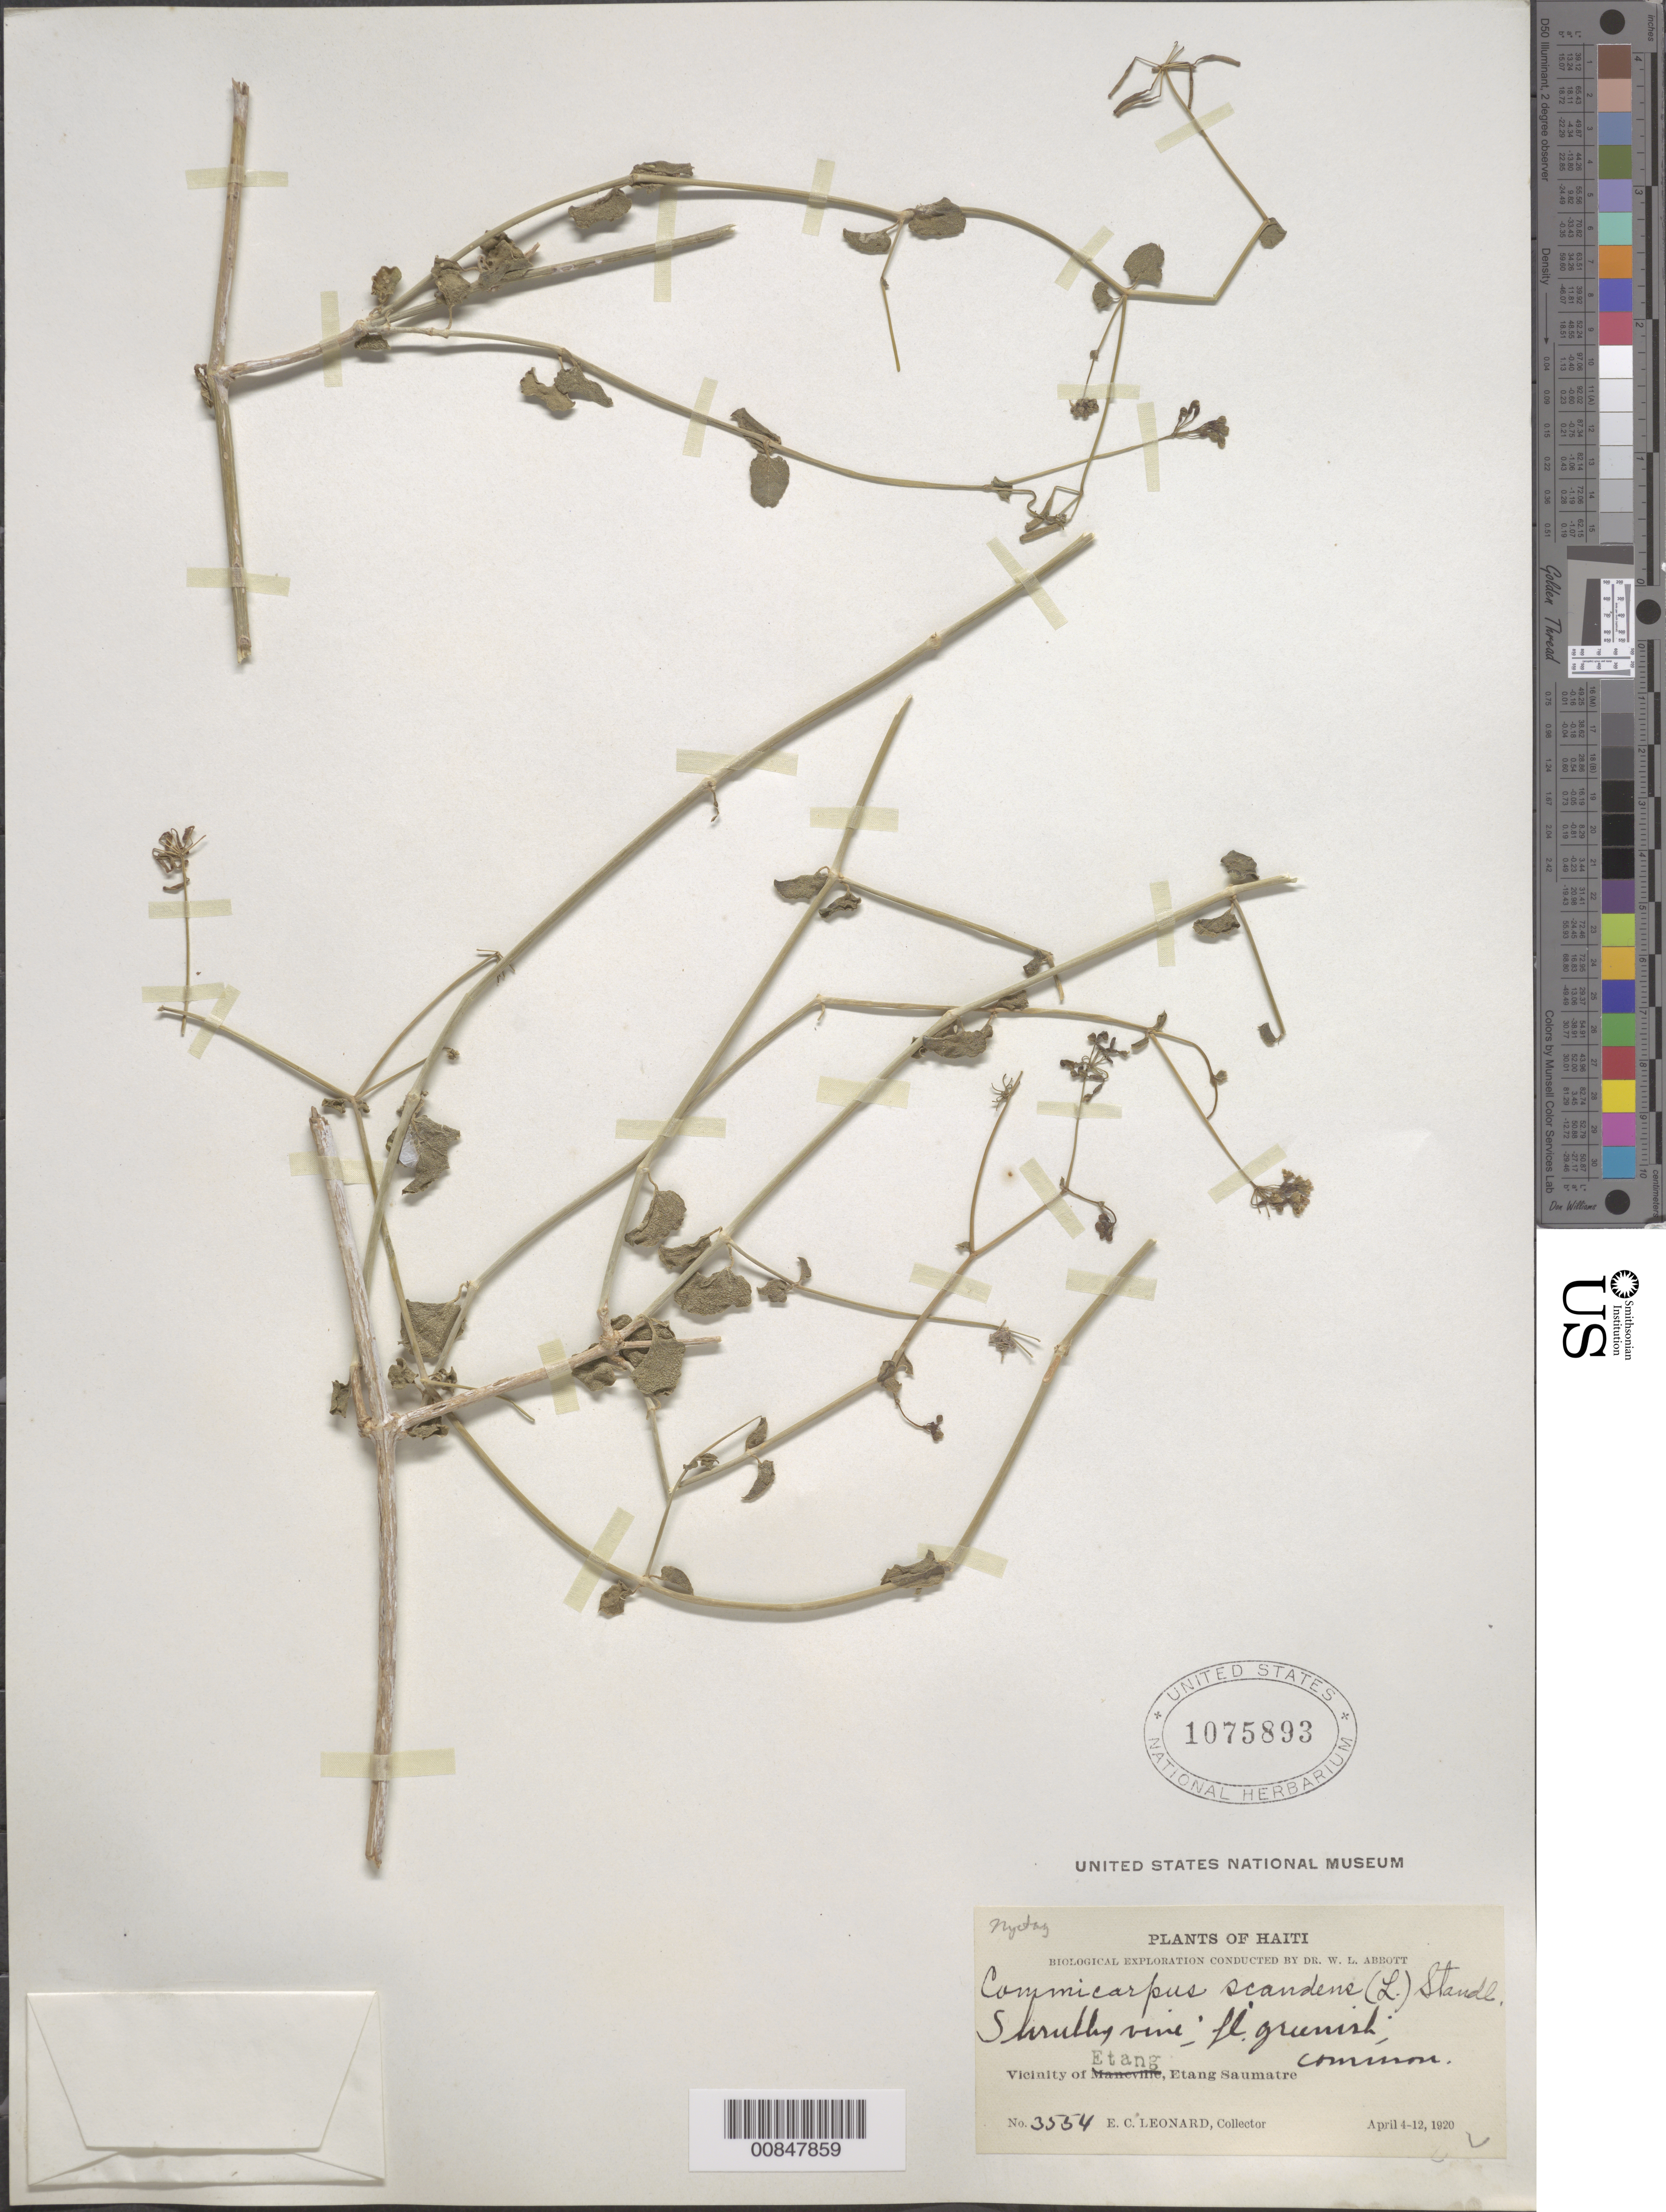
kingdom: Plantae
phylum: Tracheophyta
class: Magnoliopsida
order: Caryophyllales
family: Nyctaginaceae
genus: Boerhavia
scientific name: Boerhavia scandens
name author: L.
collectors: E. C. Leonard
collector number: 3554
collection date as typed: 04 Apr 1920 to 12 Apr 1920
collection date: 1920-04-04/1920-04-12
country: Haiti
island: Hispaniola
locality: Vicinity of Etang, Etang Saumatre.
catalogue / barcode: US 1075893